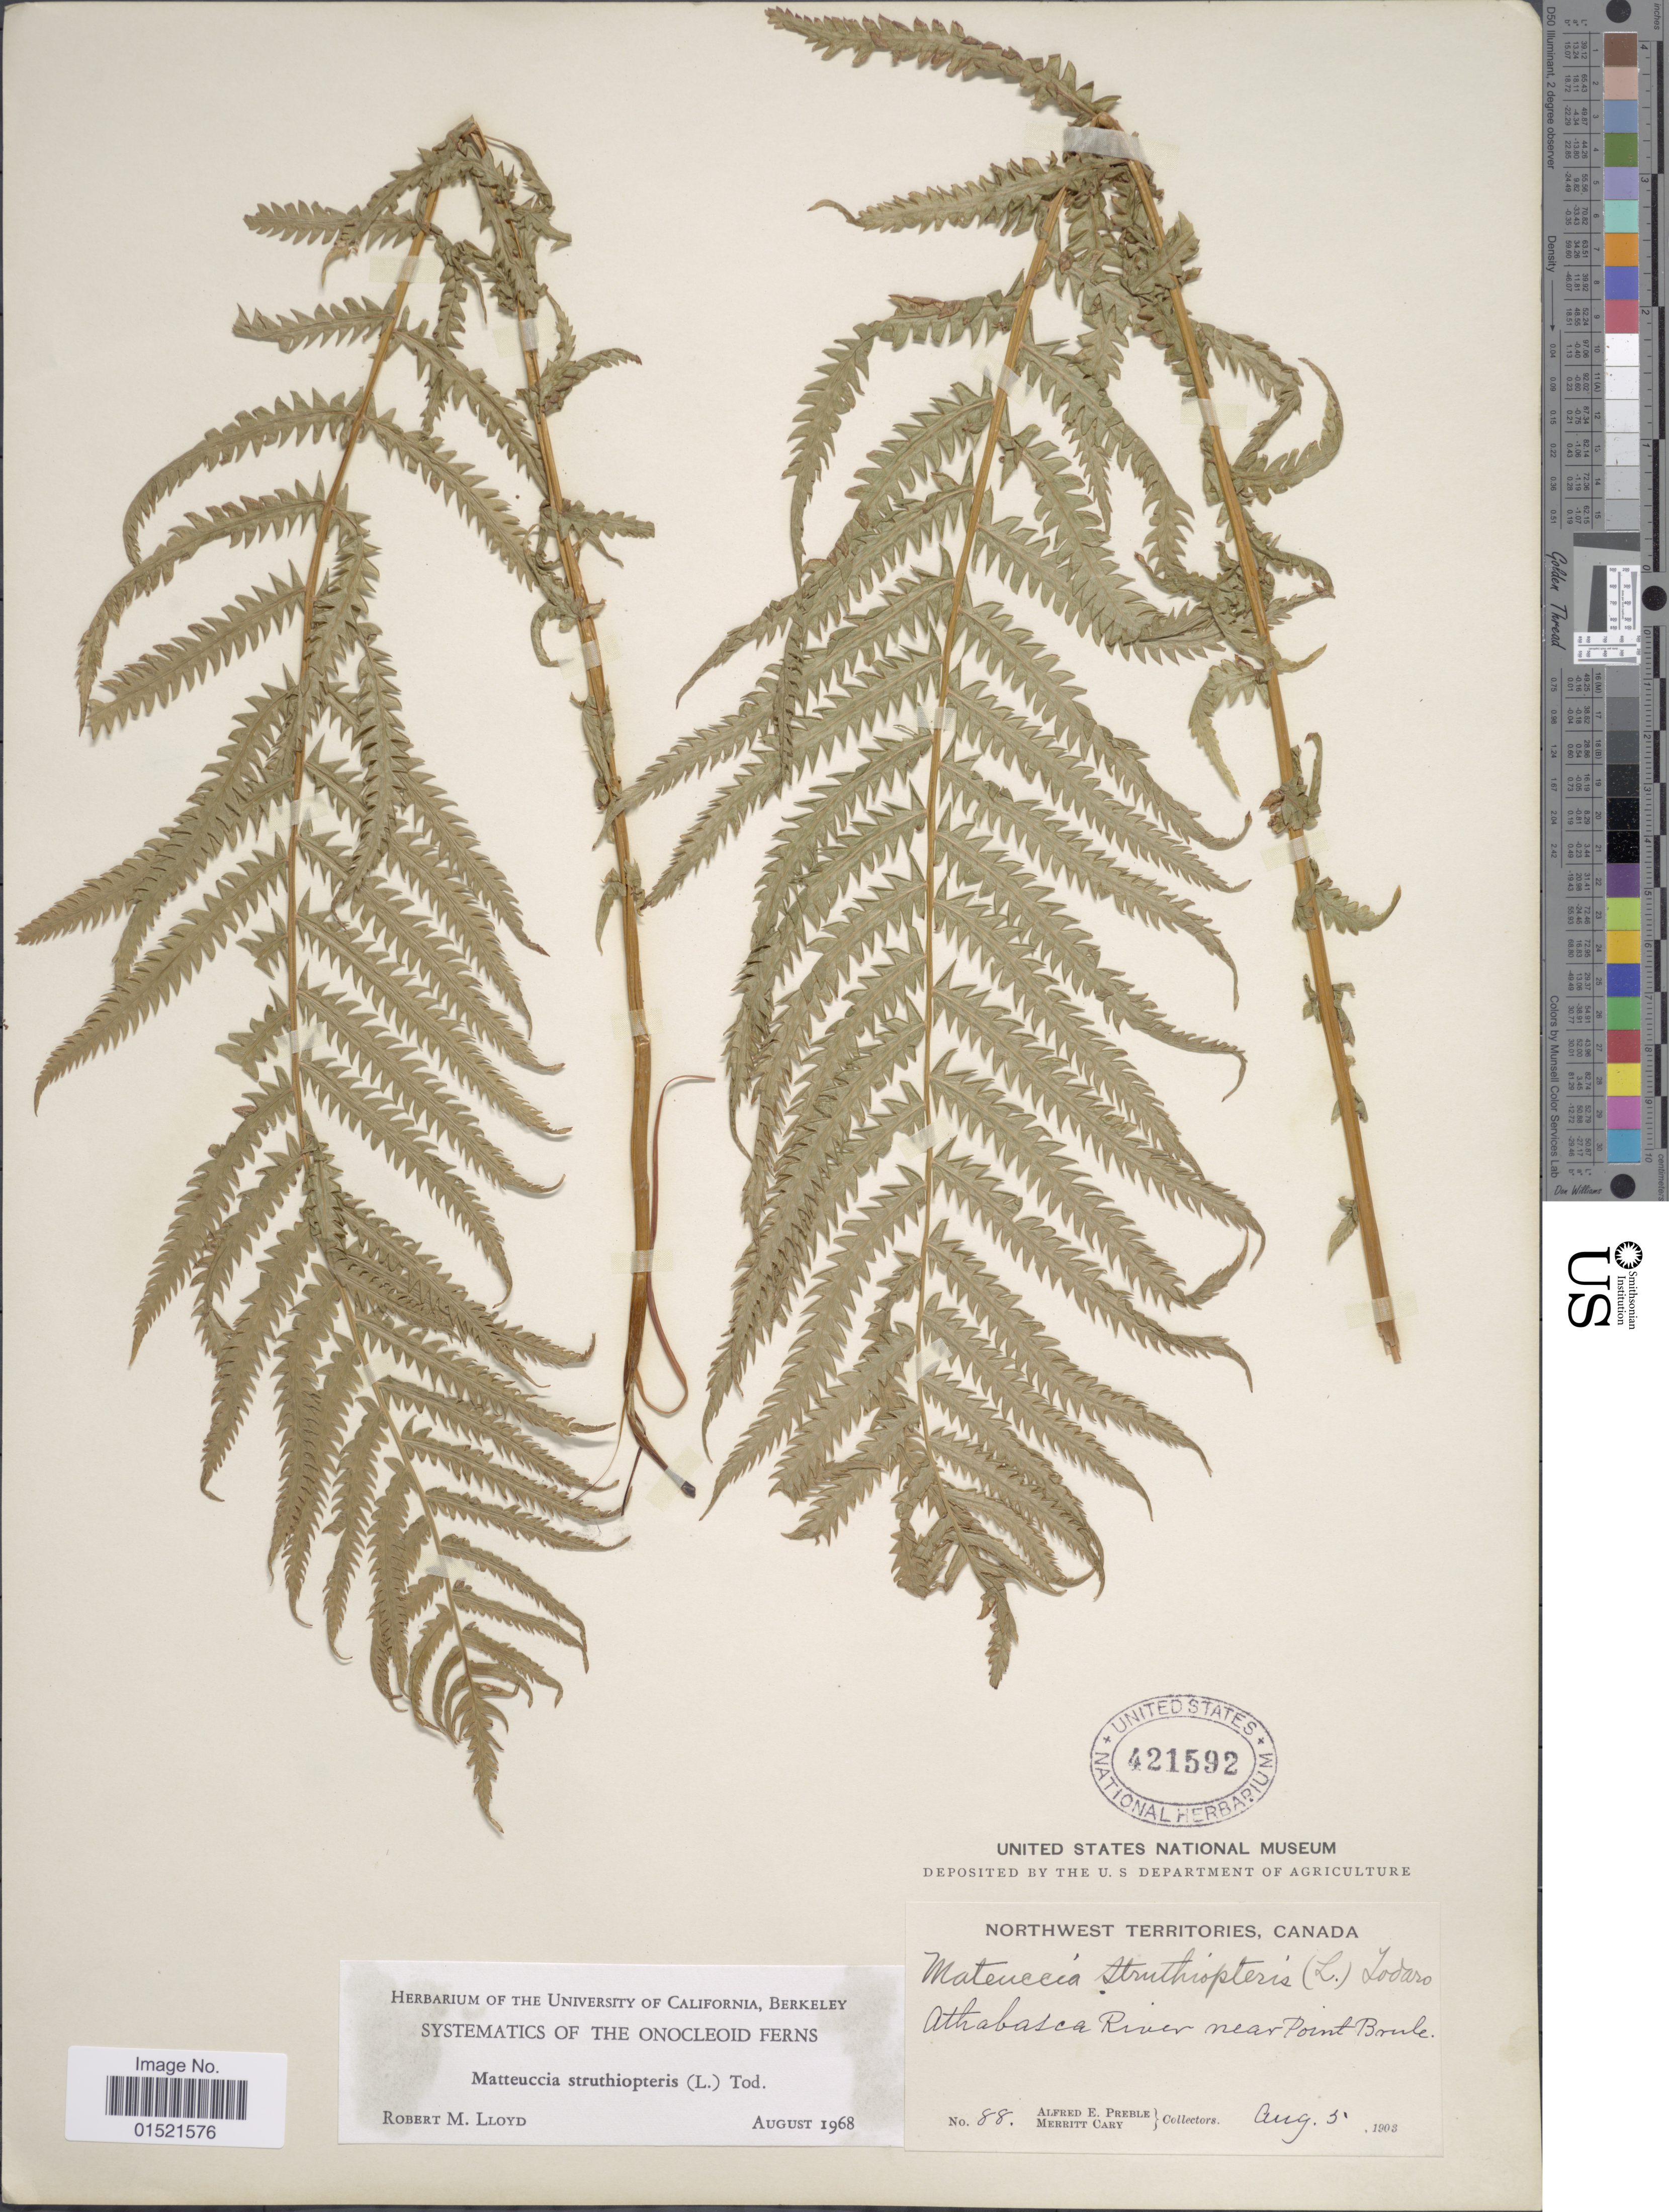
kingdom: Plantae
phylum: Tracheophyta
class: Polypodiopsida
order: Polypodiales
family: Onocleaceae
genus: Matteuccia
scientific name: Matteuccia struthiopteris var. pensylvanica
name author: (Willd.) C.V. Morton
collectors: A. Preble & M. Cary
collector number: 88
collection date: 1903-08-05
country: Canada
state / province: Northwest Territories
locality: Athabasca River near Point Brule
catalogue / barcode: US 421592